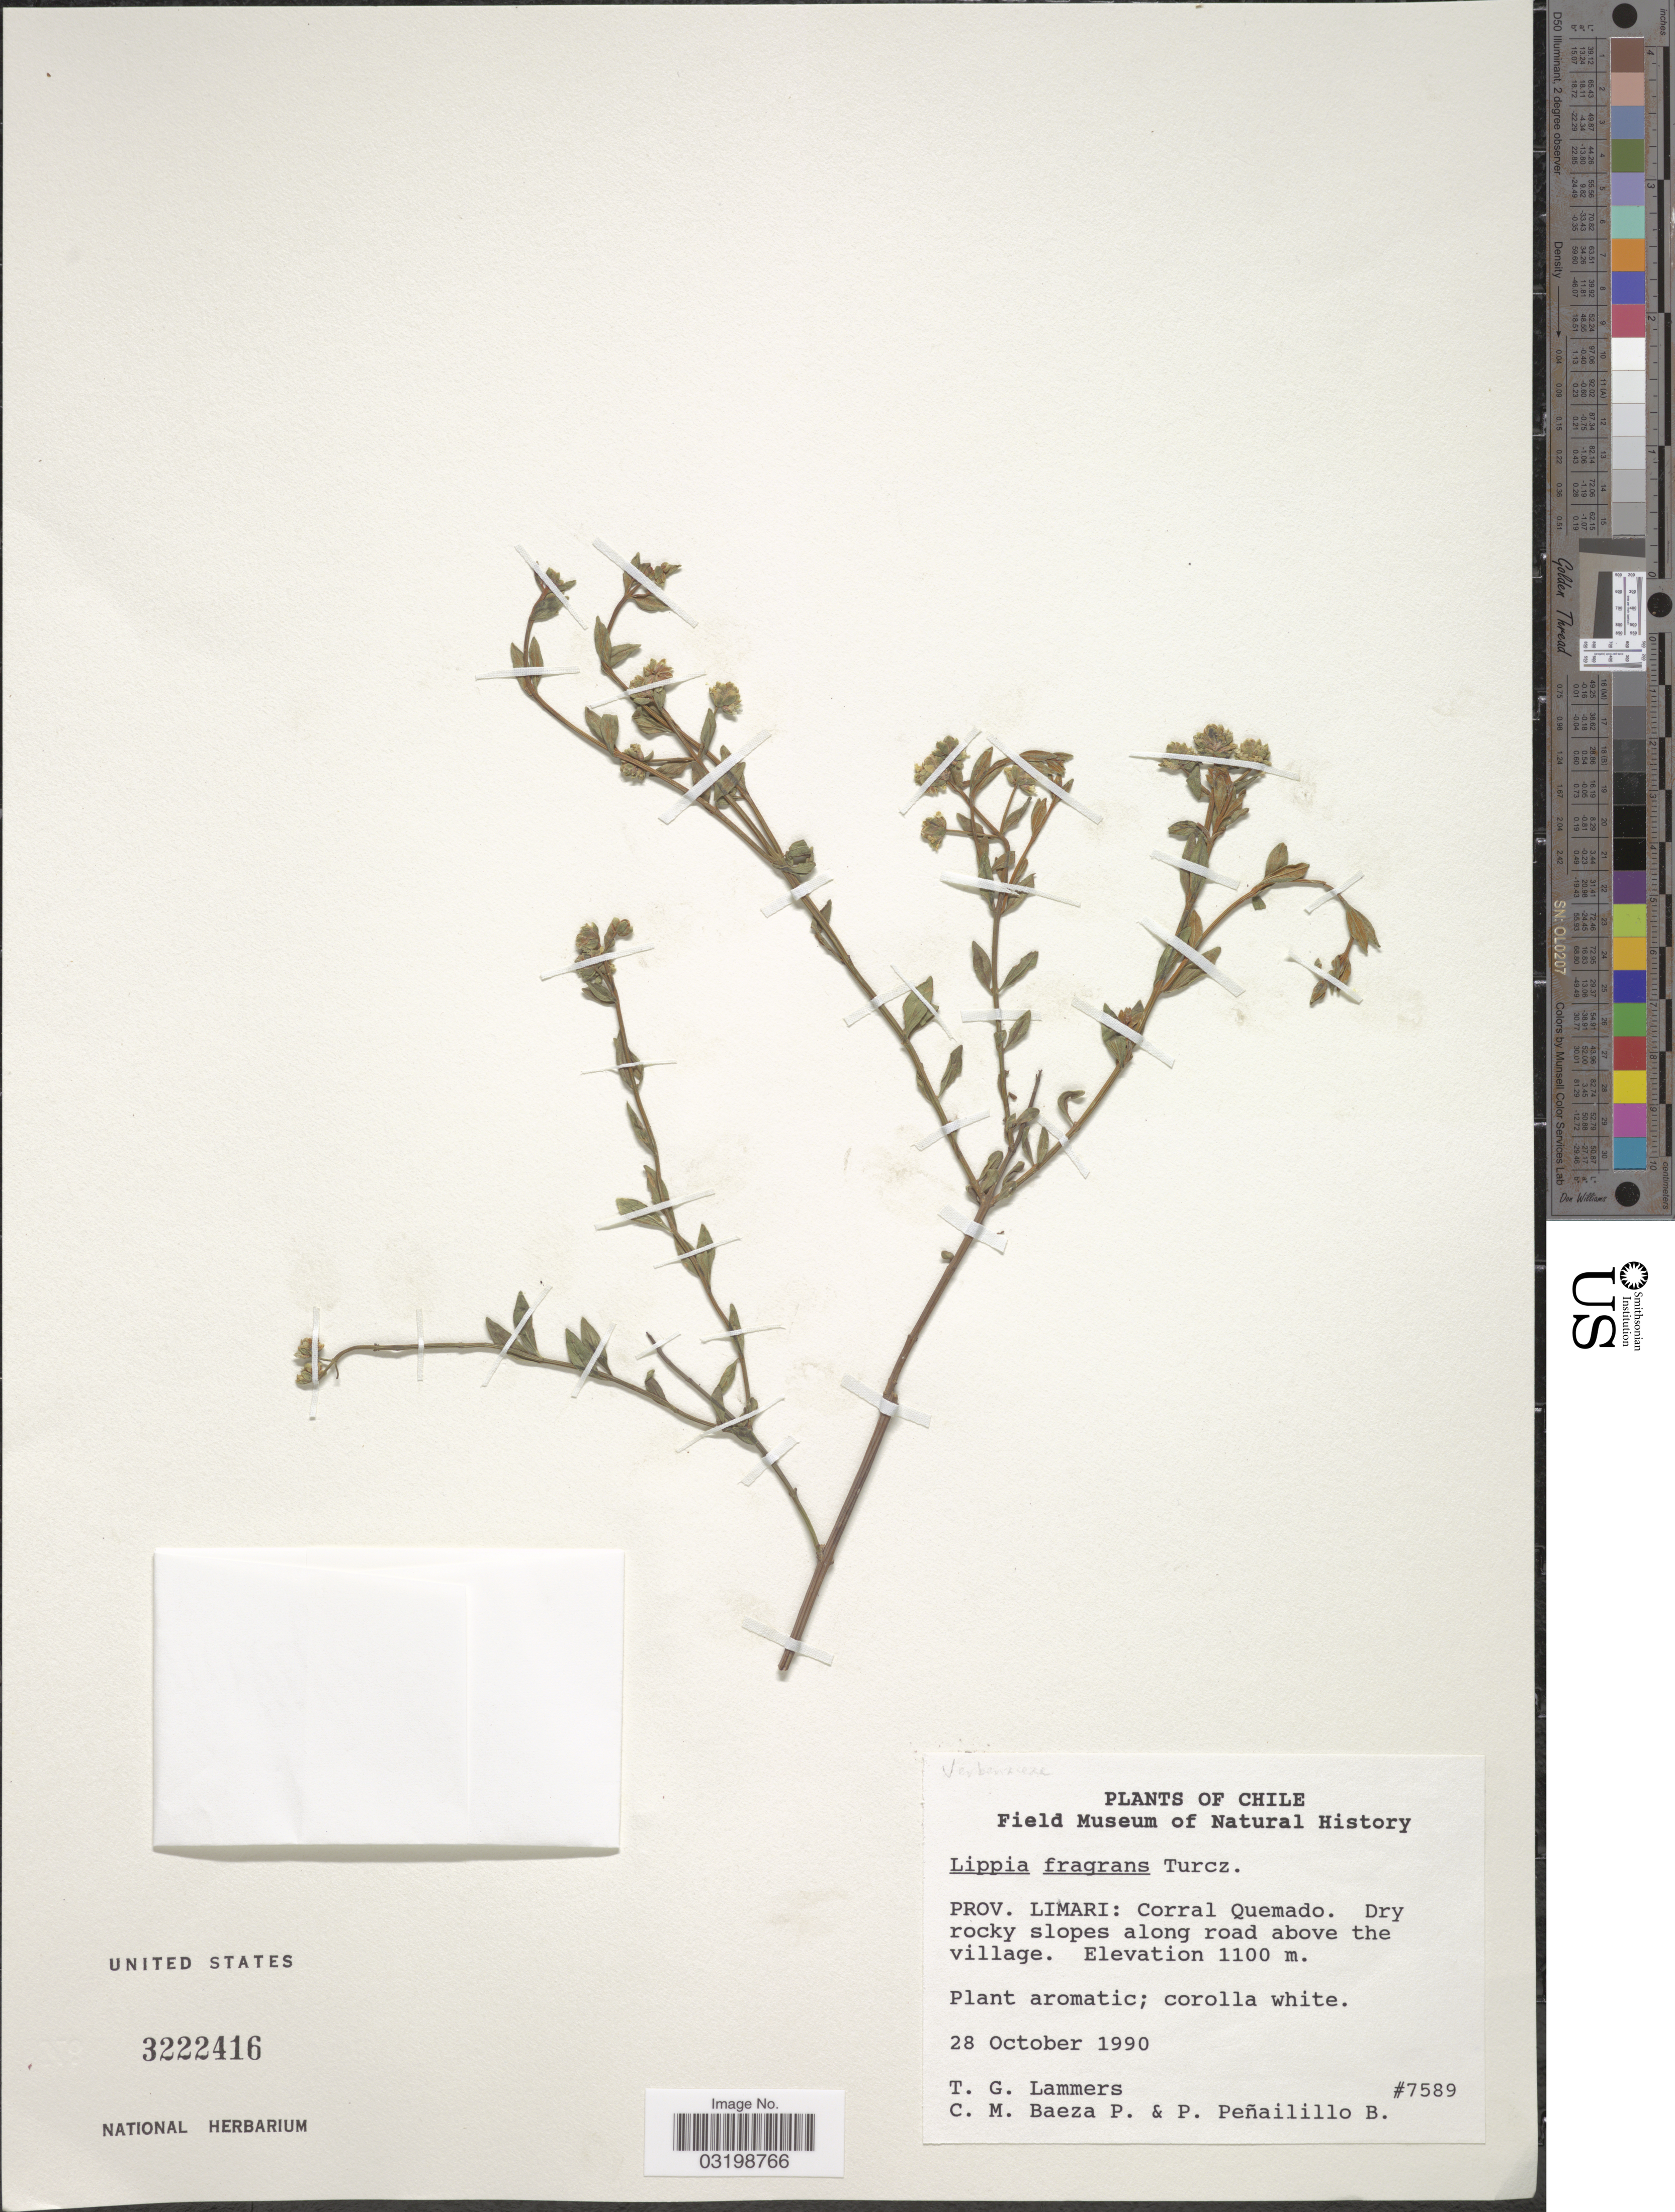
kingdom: Plantae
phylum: Tracheophyta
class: Magnoliopsida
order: Lamiales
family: Verbenaceae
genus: Lippia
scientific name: Lippia fragrans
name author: Turcz.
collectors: T. Lammers, C. Baeza & P. Peñailillo B.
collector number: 7589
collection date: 1990-10-28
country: Chile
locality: Prov. Limari: Corral Quemado. Dry rocky slopes along road above the village.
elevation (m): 1100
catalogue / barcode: US 3222416